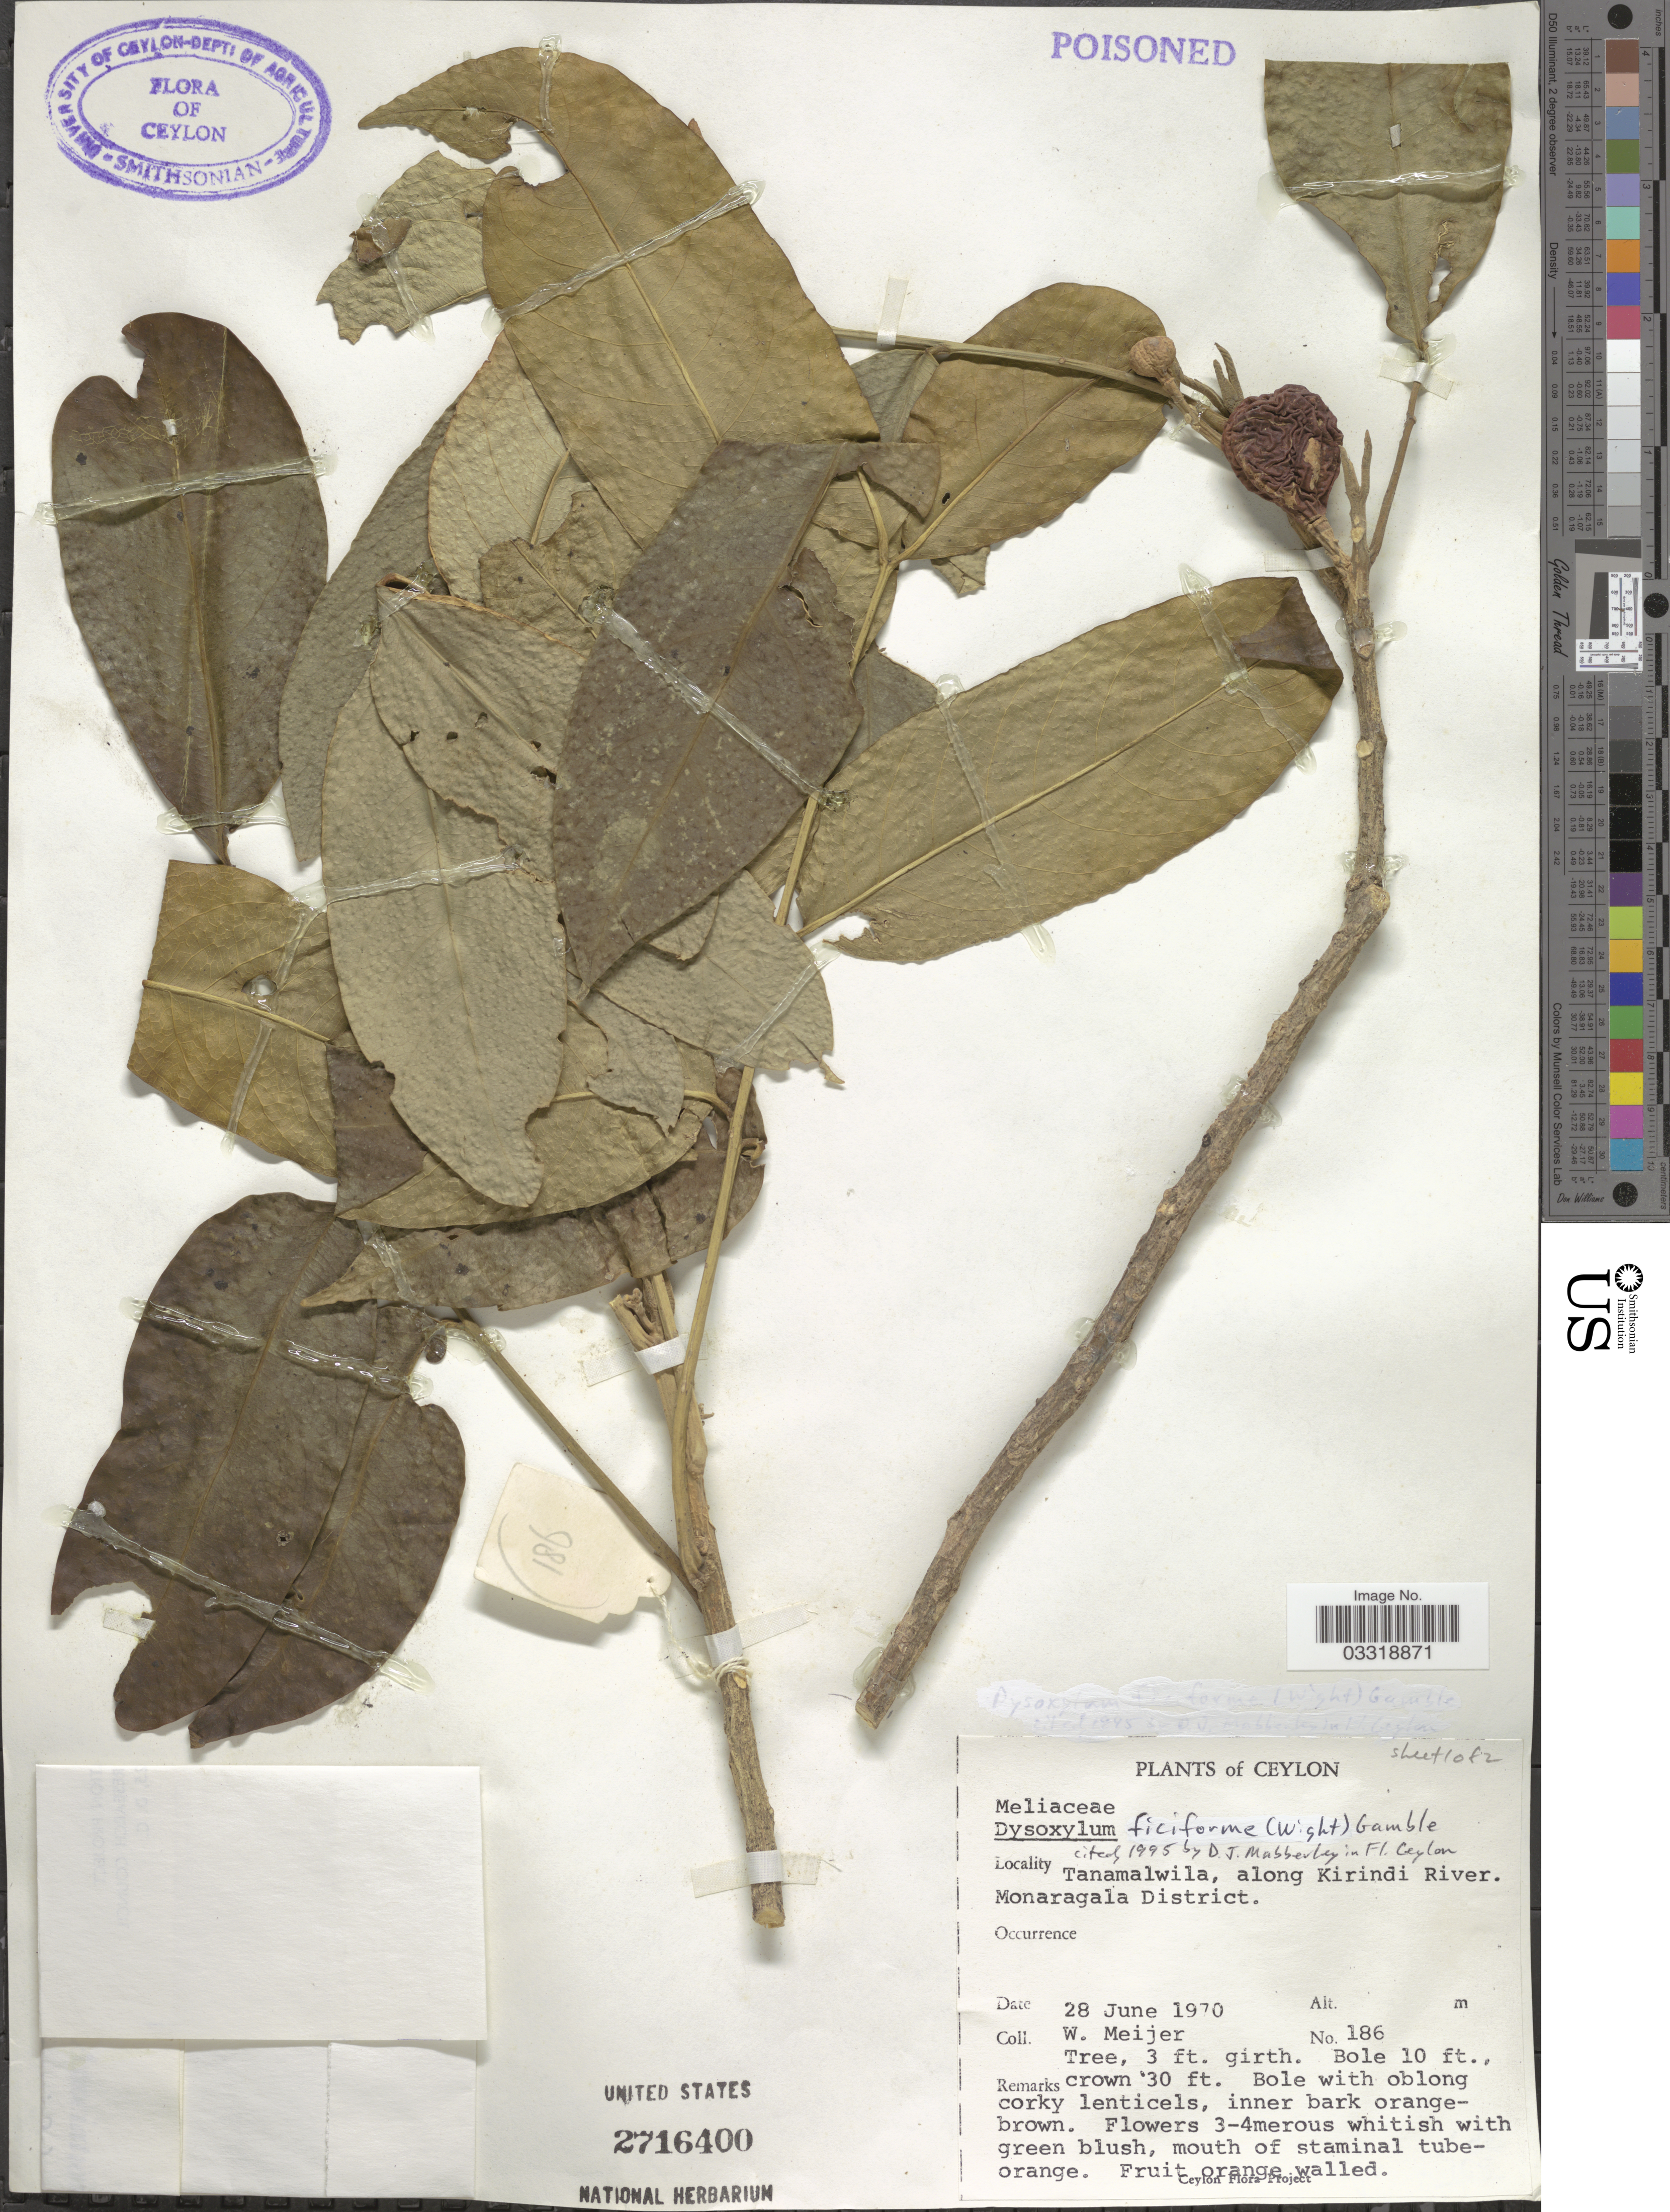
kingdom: Plantae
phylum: Tracheophyta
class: Magnoliopsida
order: Sapindales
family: Meliaceae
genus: Dysoxylum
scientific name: Dysoxylum gotadhora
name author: (Buch.-Ham.) Mabb.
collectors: W. Meijer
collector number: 186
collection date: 1970-06-28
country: Sri Lanka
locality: Ceylon. Tanamalwila, along Kirindi River. Monaragala District.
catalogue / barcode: US 2716400